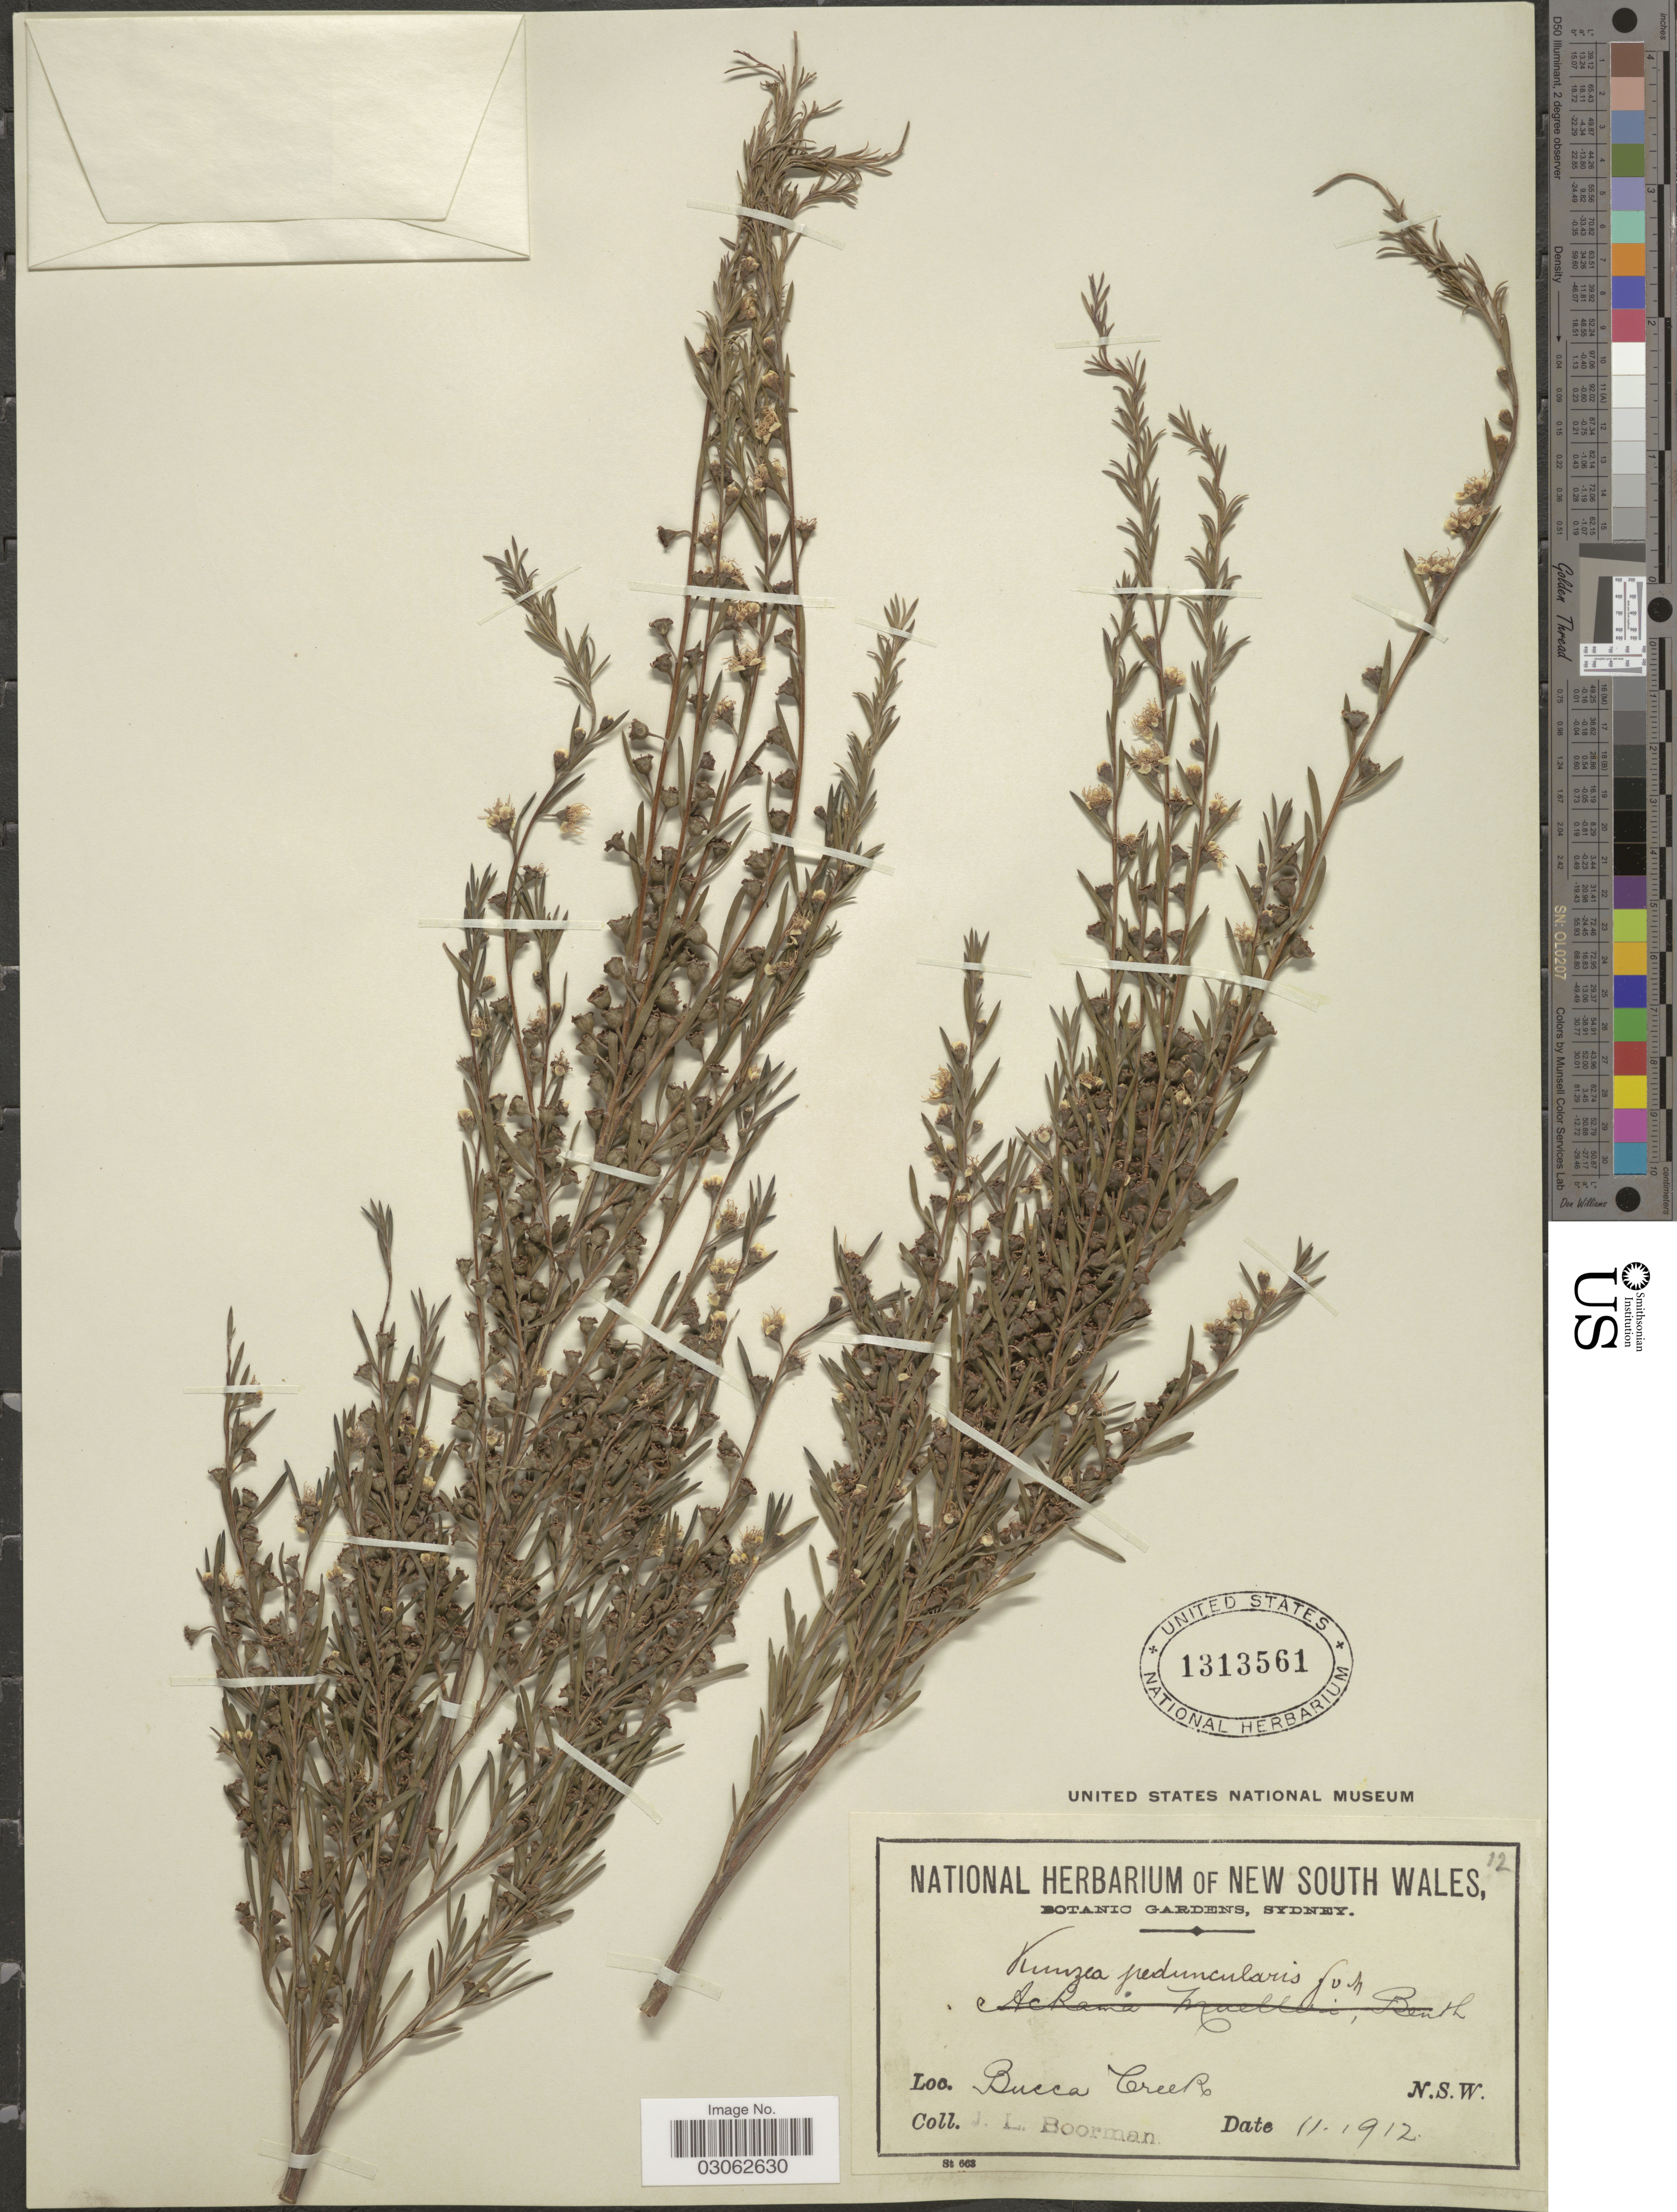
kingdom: Plantae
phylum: Tracheophyta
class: Magnoliopsida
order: Myrtales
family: Myrtaceae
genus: Kunzea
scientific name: Kunzea peduncularis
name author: F. Muell.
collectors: J. Boorman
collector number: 12?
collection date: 1912-11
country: Australia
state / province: New South Wales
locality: Bucca Creek. N.S.W.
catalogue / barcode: US 1313561